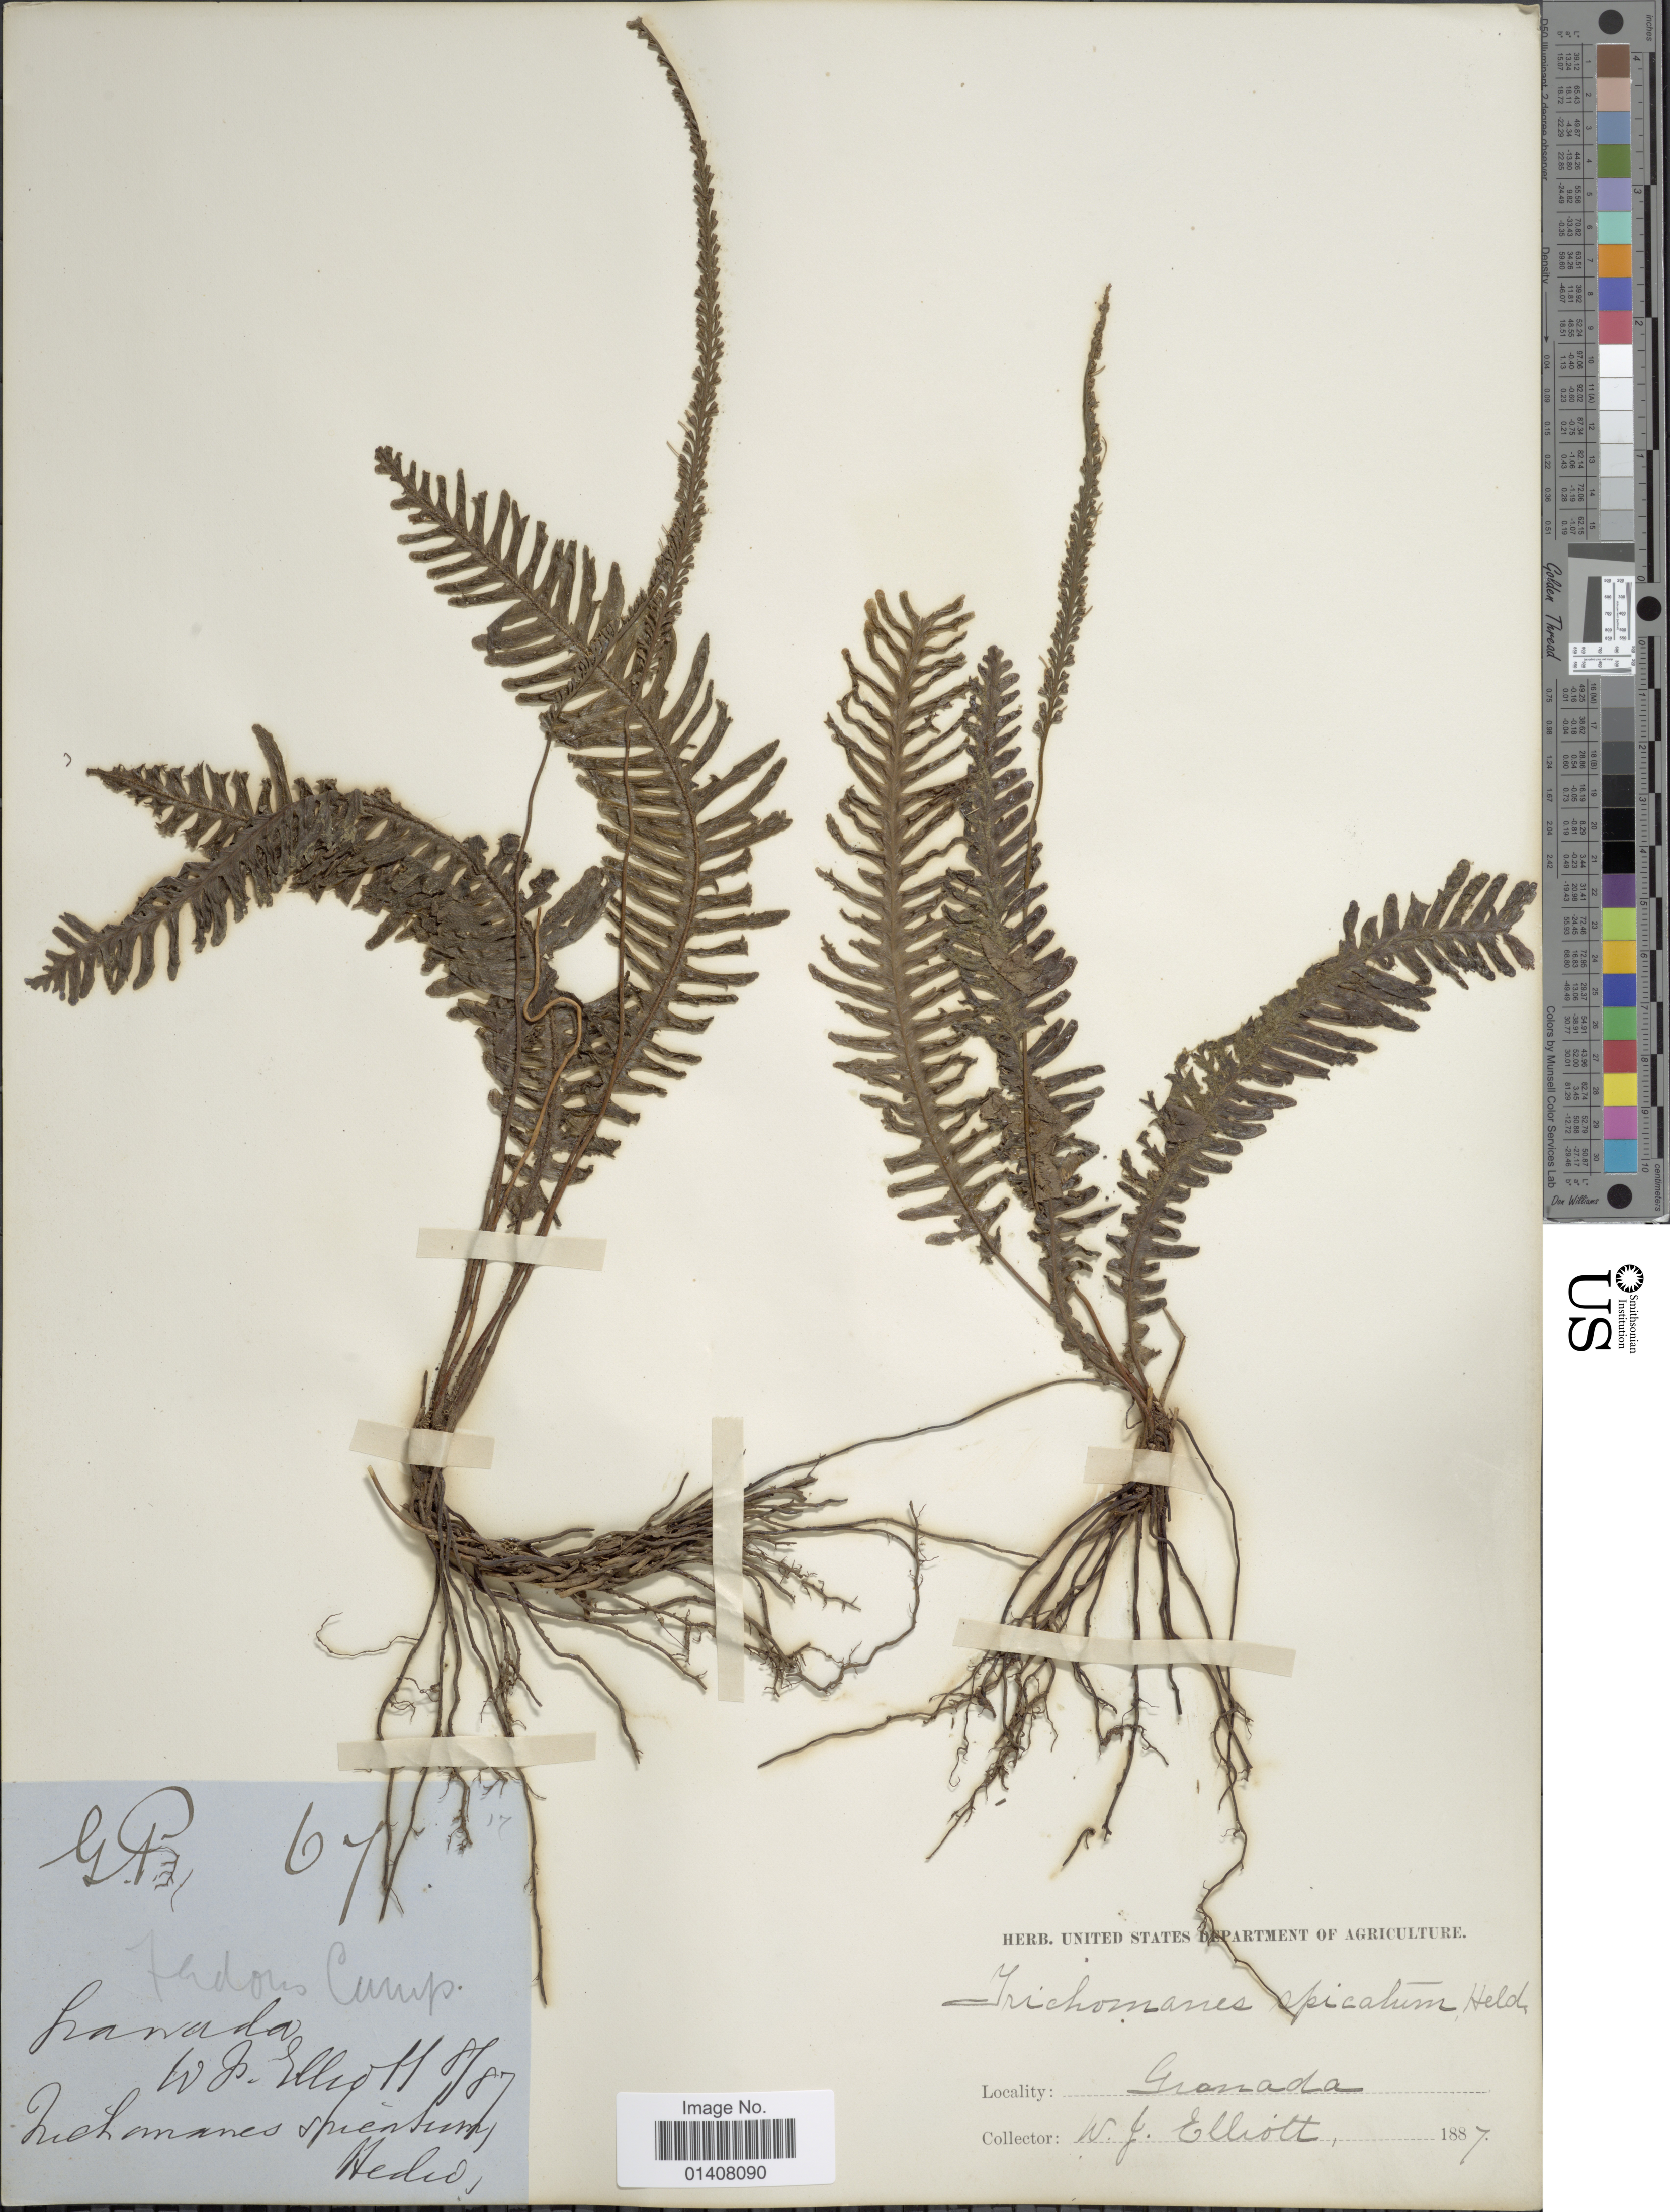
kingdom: Plantae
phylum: Tracheophyta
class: Polypodiopsida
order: Hymenophyllales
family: Hymenophyllaceae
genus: Trichomanes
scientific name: Trichomanes osmundoides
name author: DC. ex Poir.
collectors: W. Elliot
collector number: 67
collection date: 1887-08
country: Grenada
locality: Ferdon camp, Granada [interpreted]